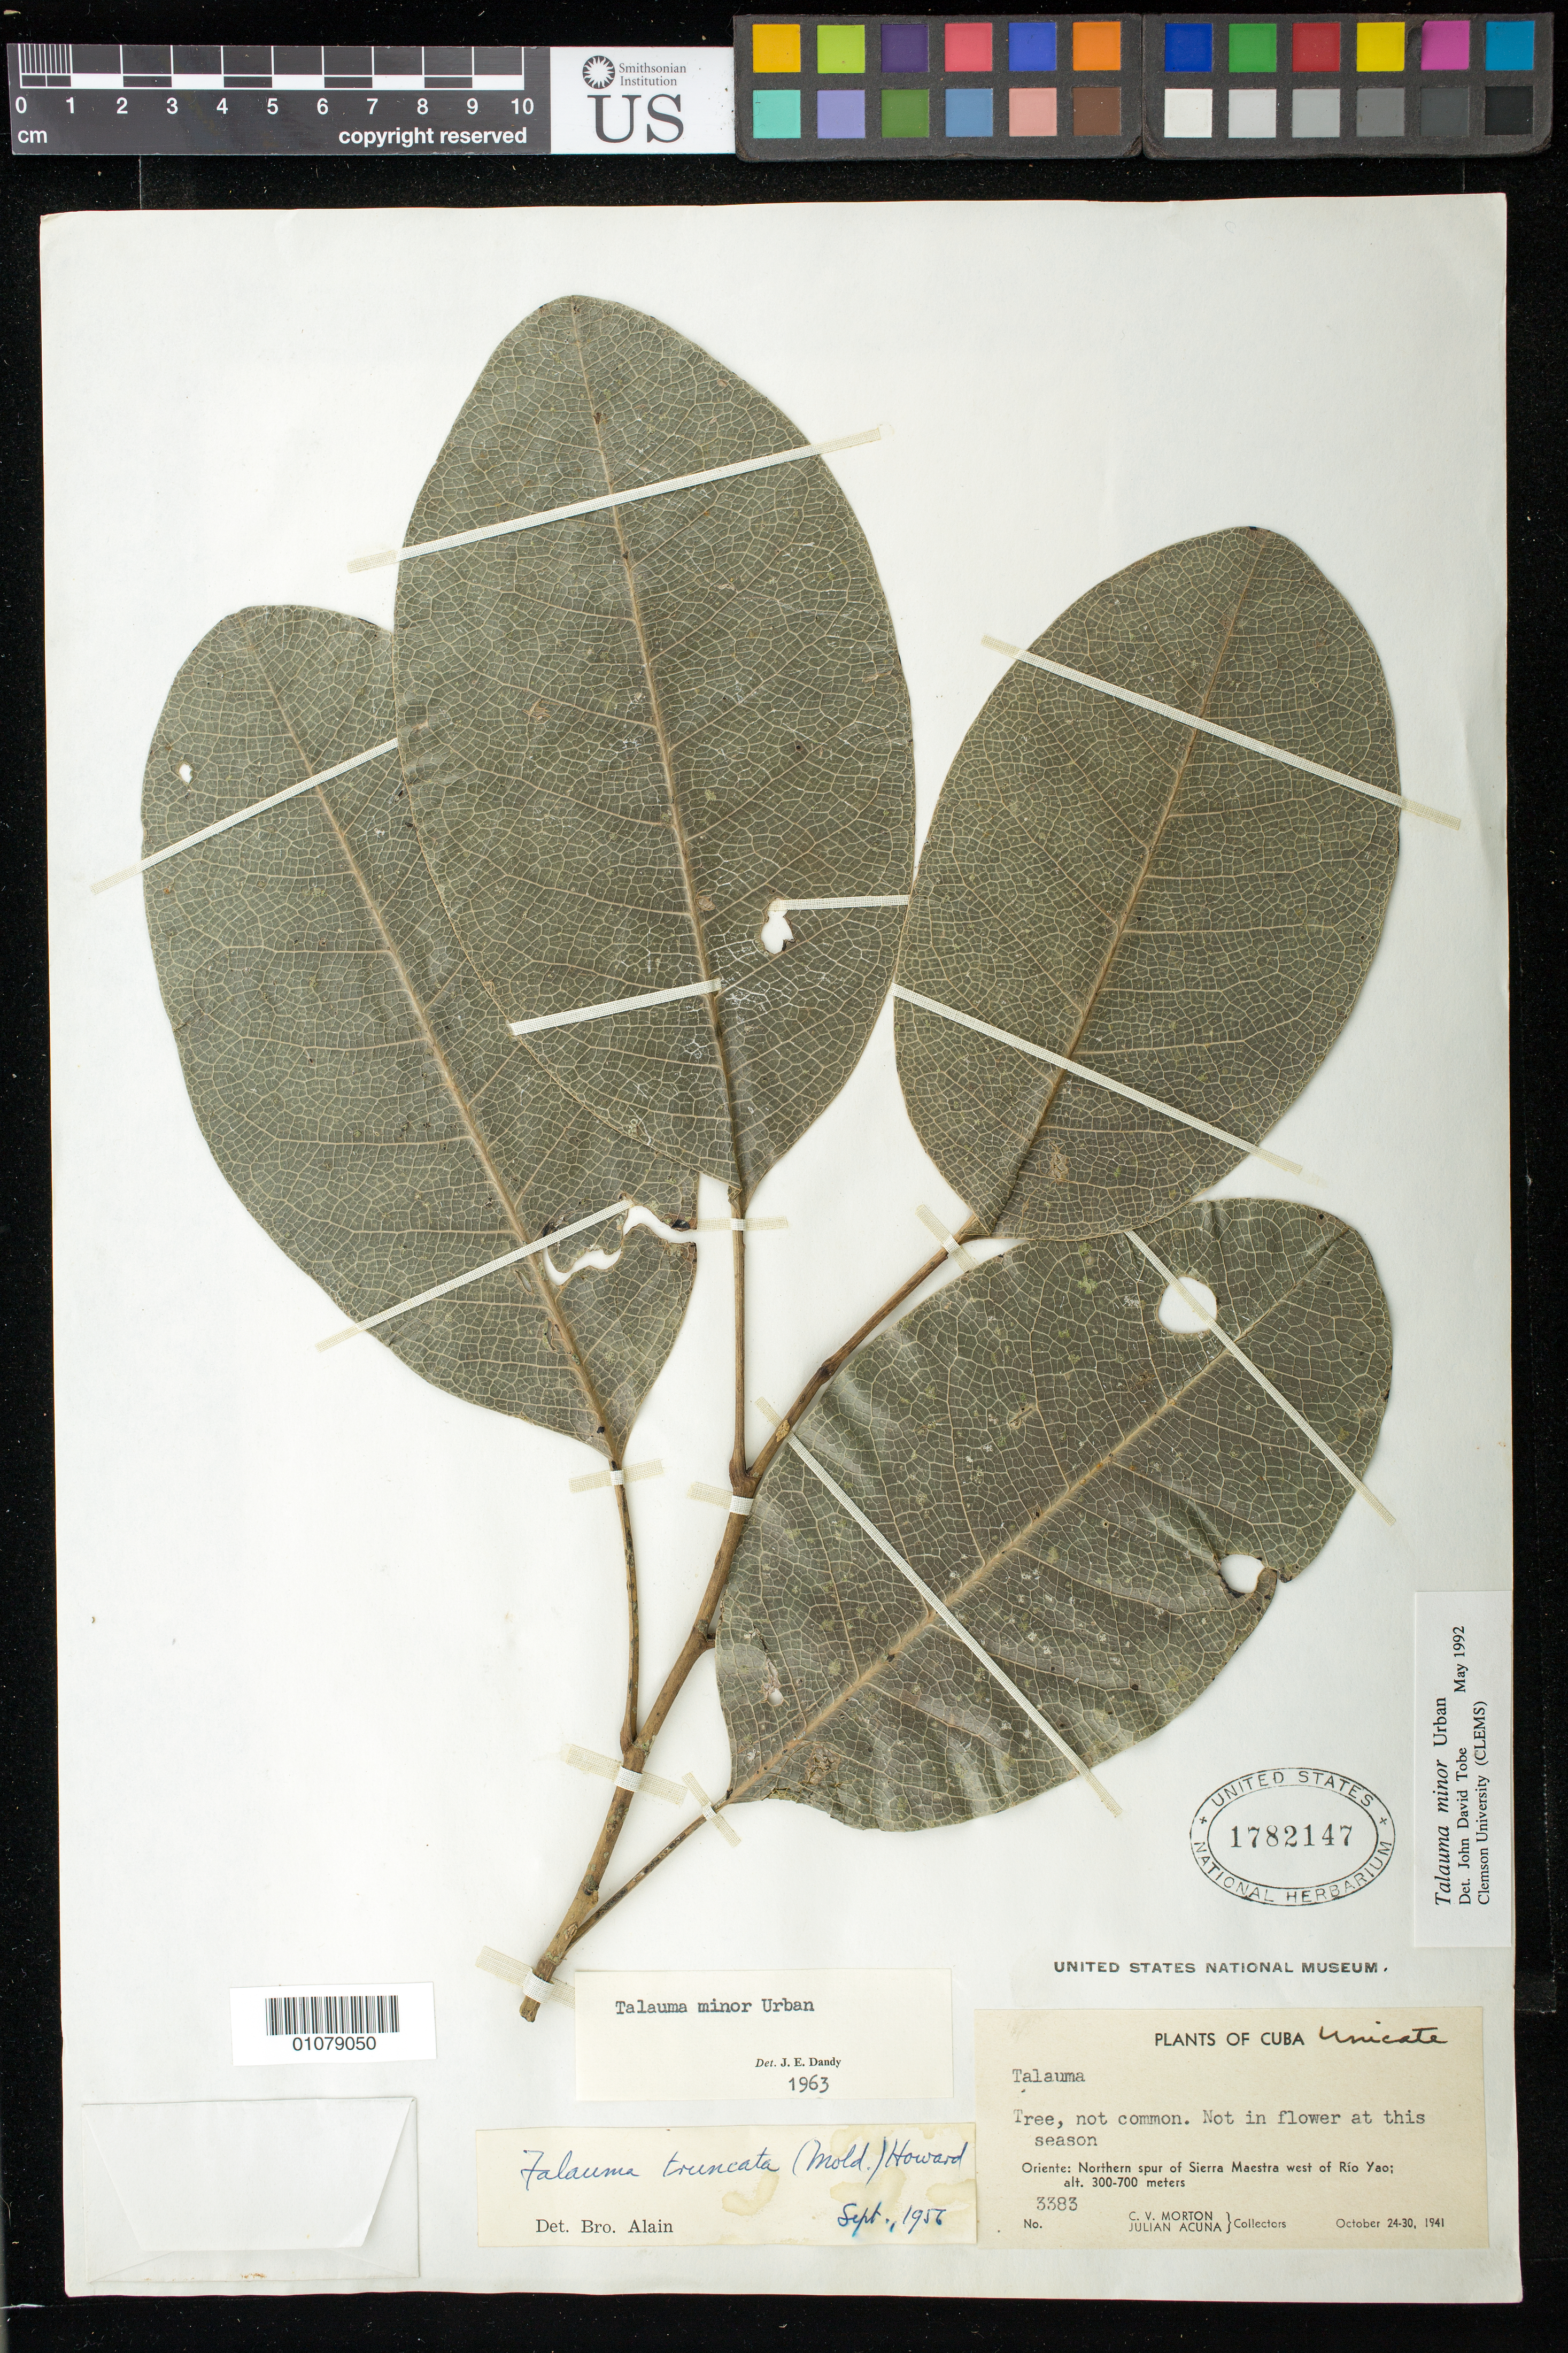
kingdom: Plantae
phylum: Tracheophyta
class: Magnoliopsida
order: Magnoliales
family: Magnoliaceae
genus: Magnolia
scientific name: Magnolia minor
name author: (Urb.) Govaerts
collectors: C. V. Morton & J. Acuña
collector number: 3383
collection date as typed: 24 Oct 1941 to 30 Oct 1941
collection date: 1941-10-24/1941-10-30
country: Cuba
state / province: Granma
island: Cuba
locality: Oriente: Northern Spur of Sierra Maestra west of Rio Yao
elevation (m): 300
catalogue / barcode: US 1782147